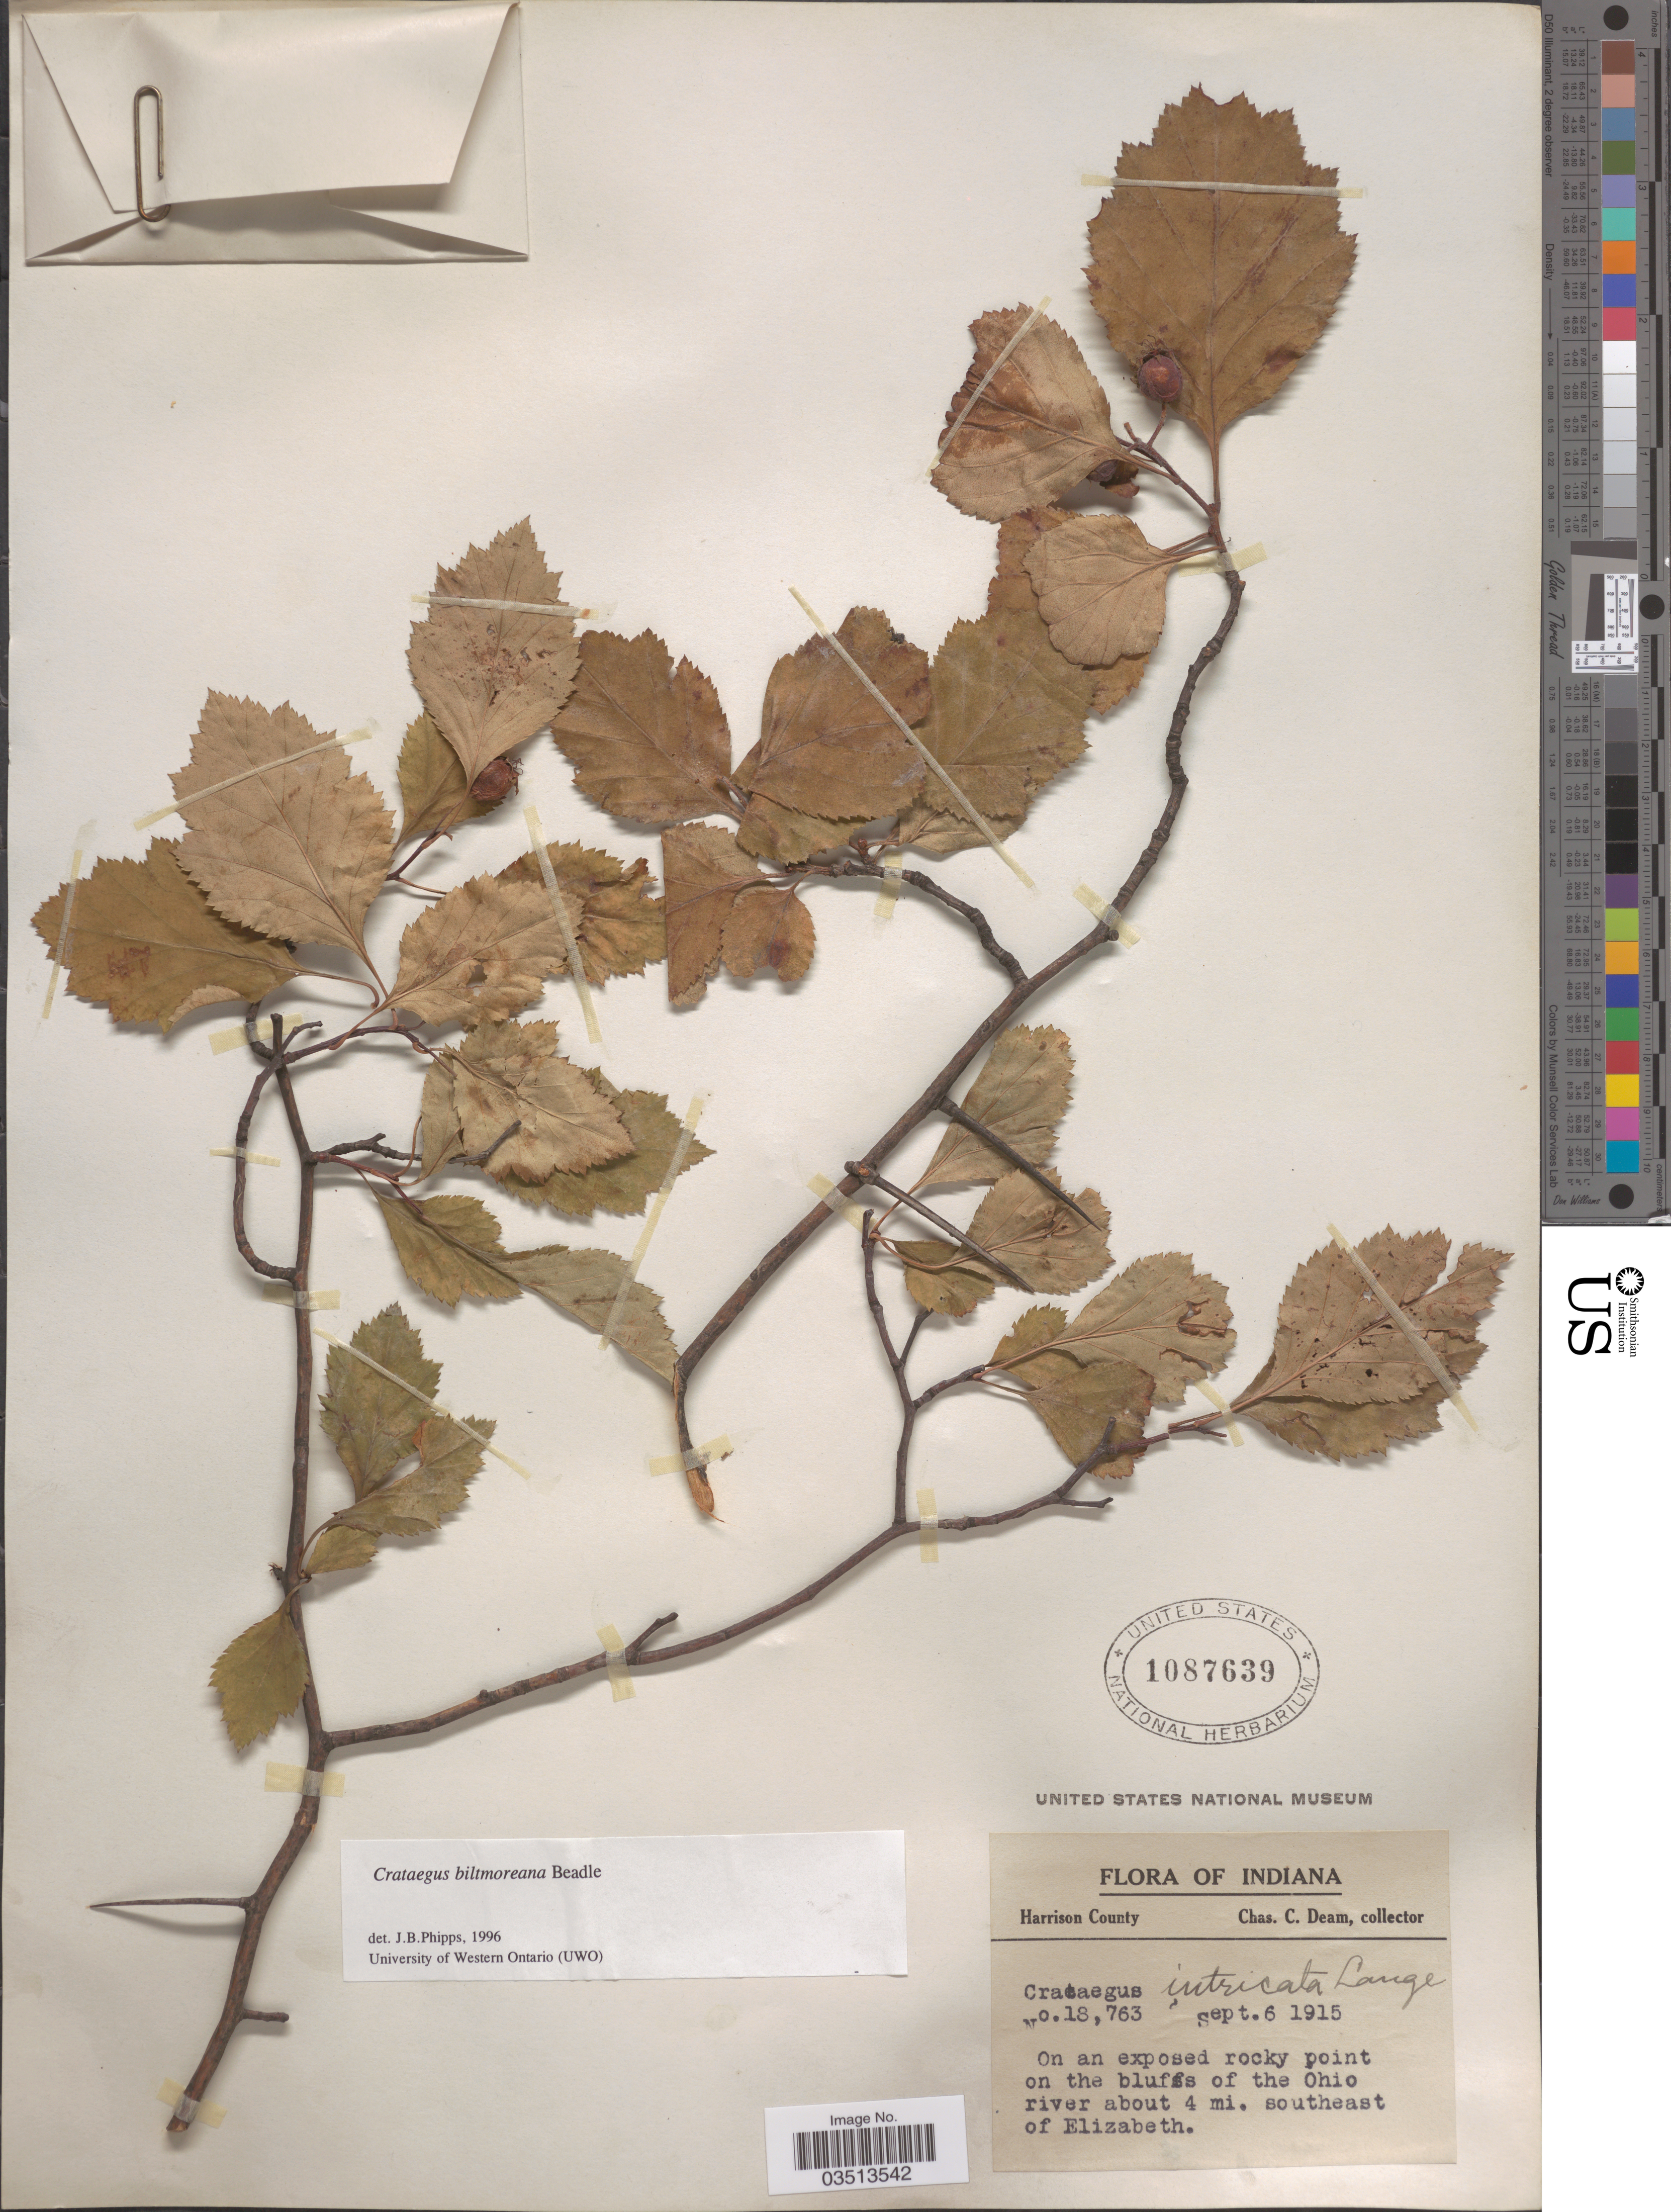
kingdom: Plantae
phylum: Tracheophyta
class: Magnoliopsida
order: Rosales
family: Rosaceae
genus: Crataegus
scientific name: Crataegus biltmoreana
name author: Beadle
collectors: C. C. Deam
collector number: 18763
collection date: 1915-09-06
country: United States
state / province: Indiana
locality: Harrison County. On an exposed rocky point on the bluffs of the Ohio river about 4 mi. southeast of Elizabeth.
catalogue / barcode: US 1087639